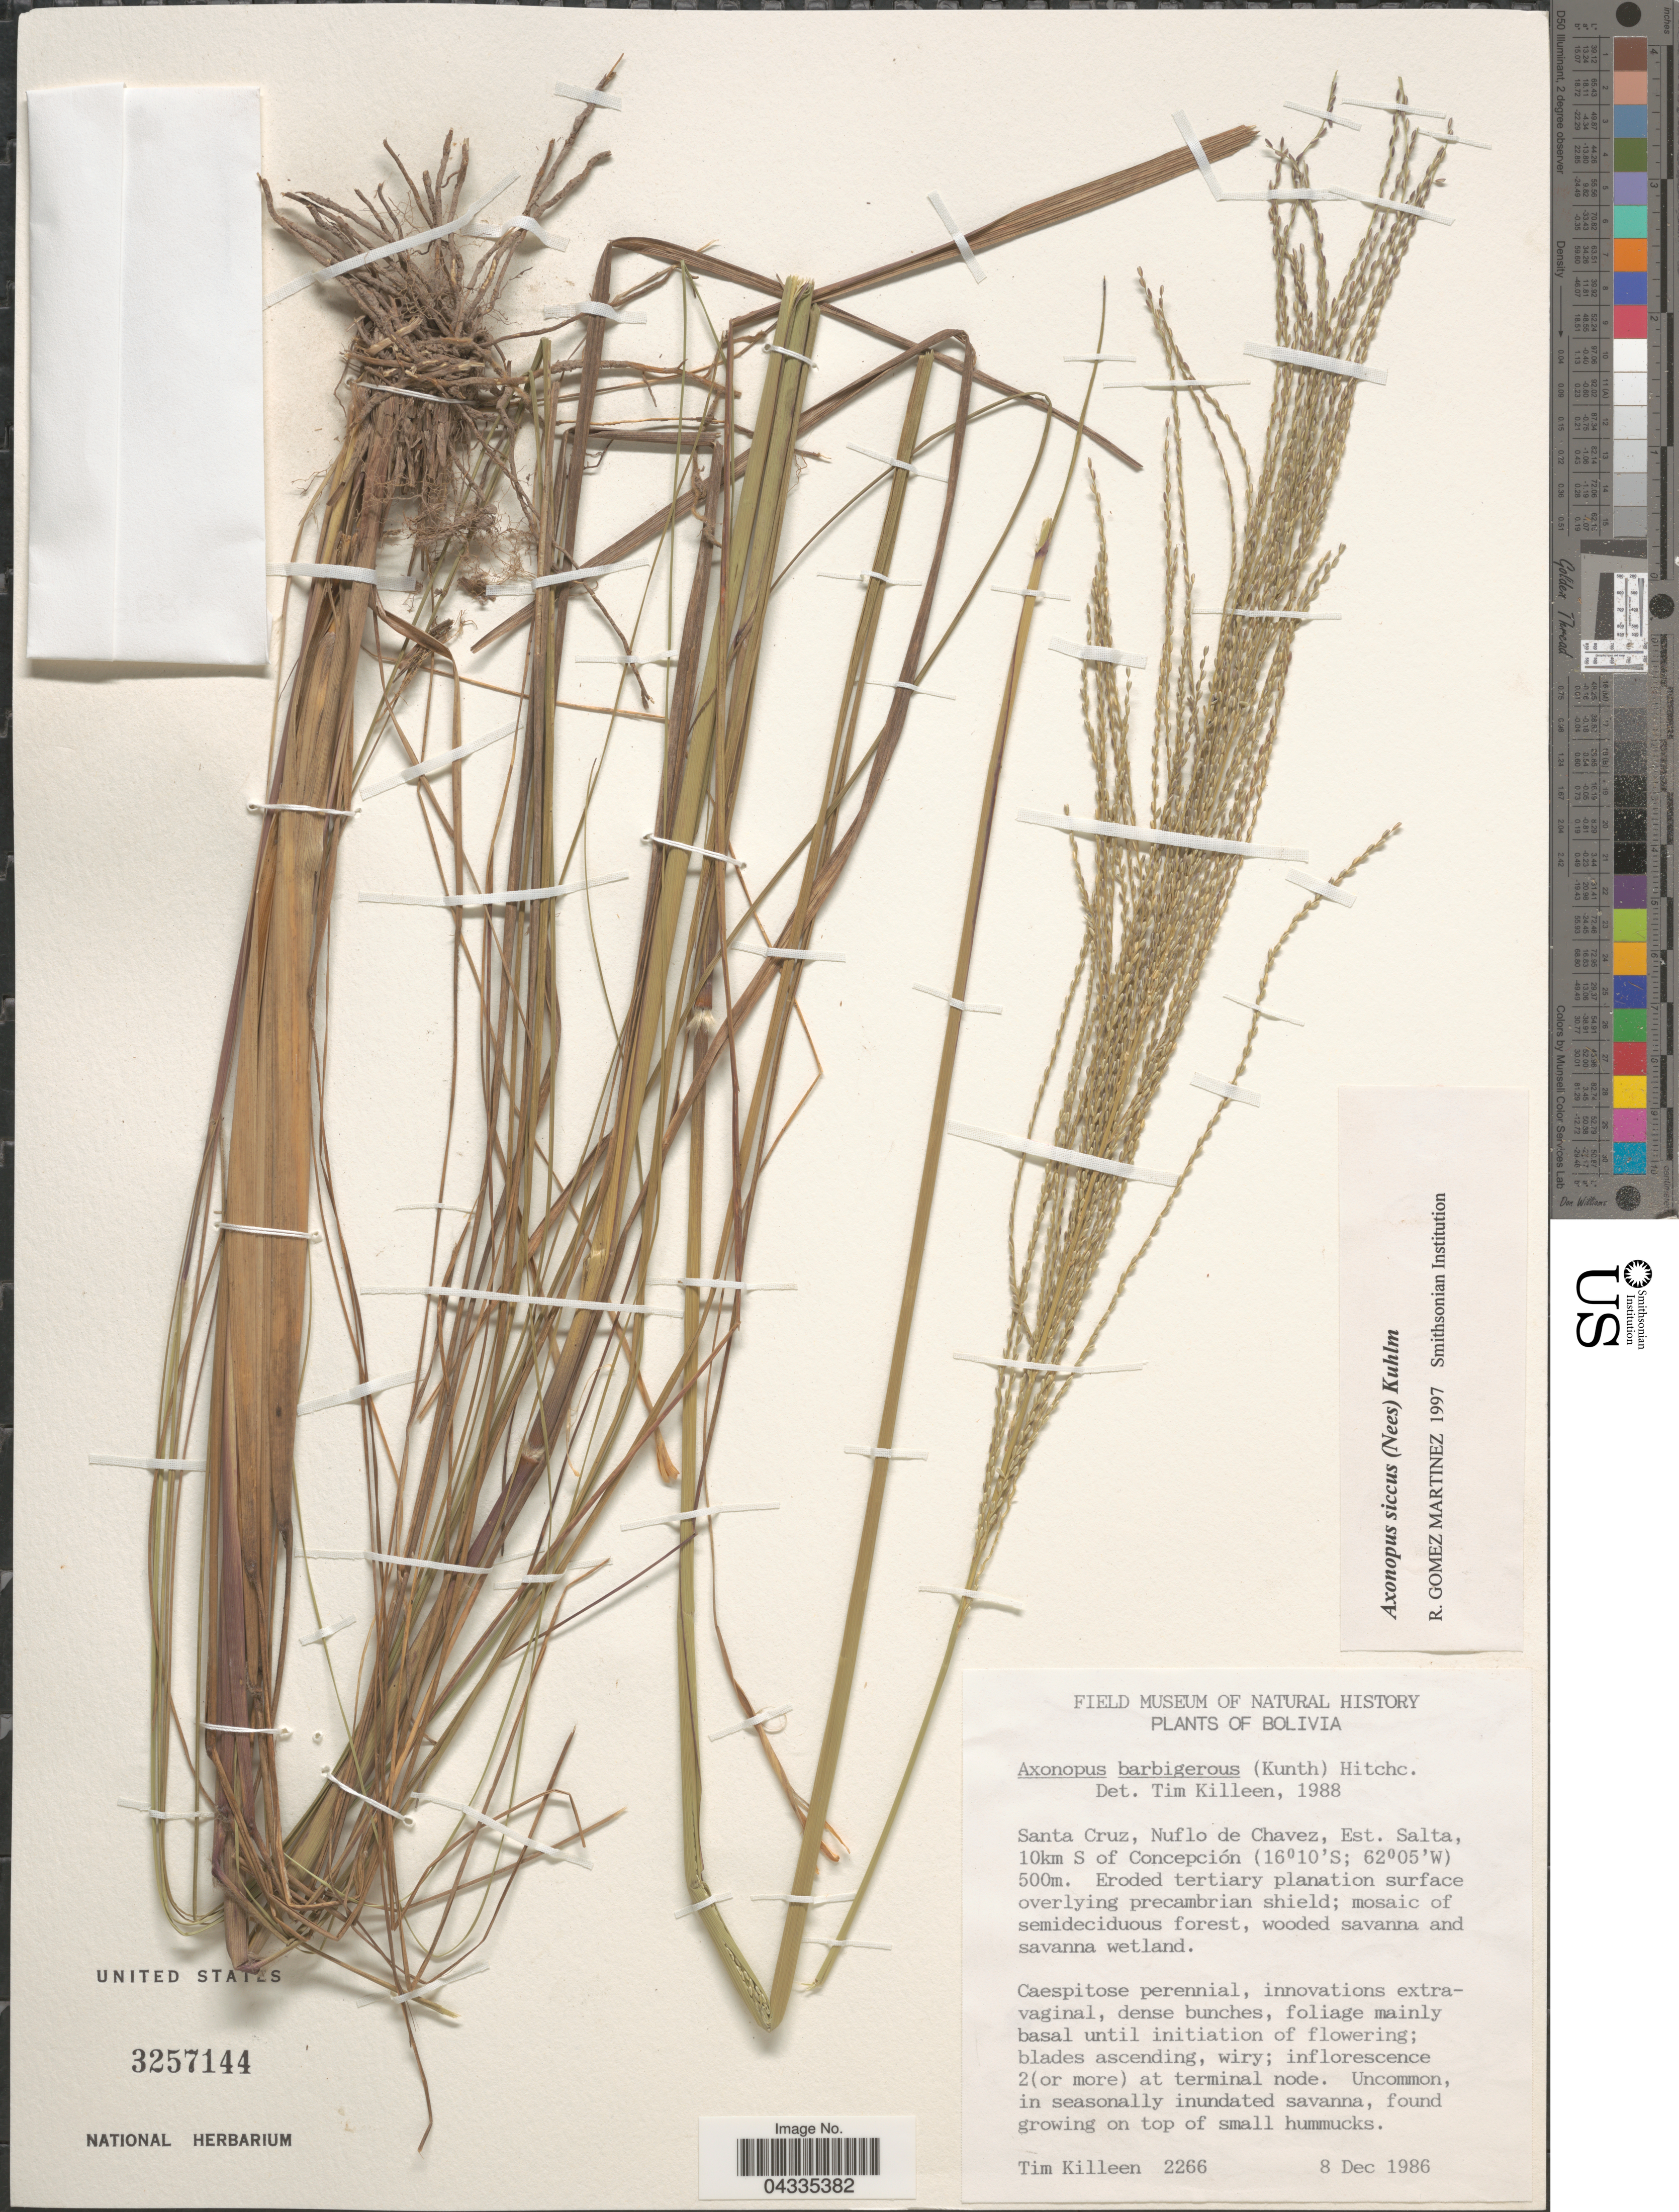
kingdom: Plantae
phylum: Tracheophyta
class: Liliopsida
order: Poales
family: Poaceae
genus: Axonopus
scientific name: Axonopus siccus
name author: (Nees) Kuhlm.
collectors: T. J. Killeen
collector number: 2266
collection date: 1986-12-08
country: Bolivia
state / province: Santa Cruz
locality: Nuflo de Chavez, Est. Salta, 10km S of Concepción.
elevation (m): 500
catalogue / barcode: US 3257144